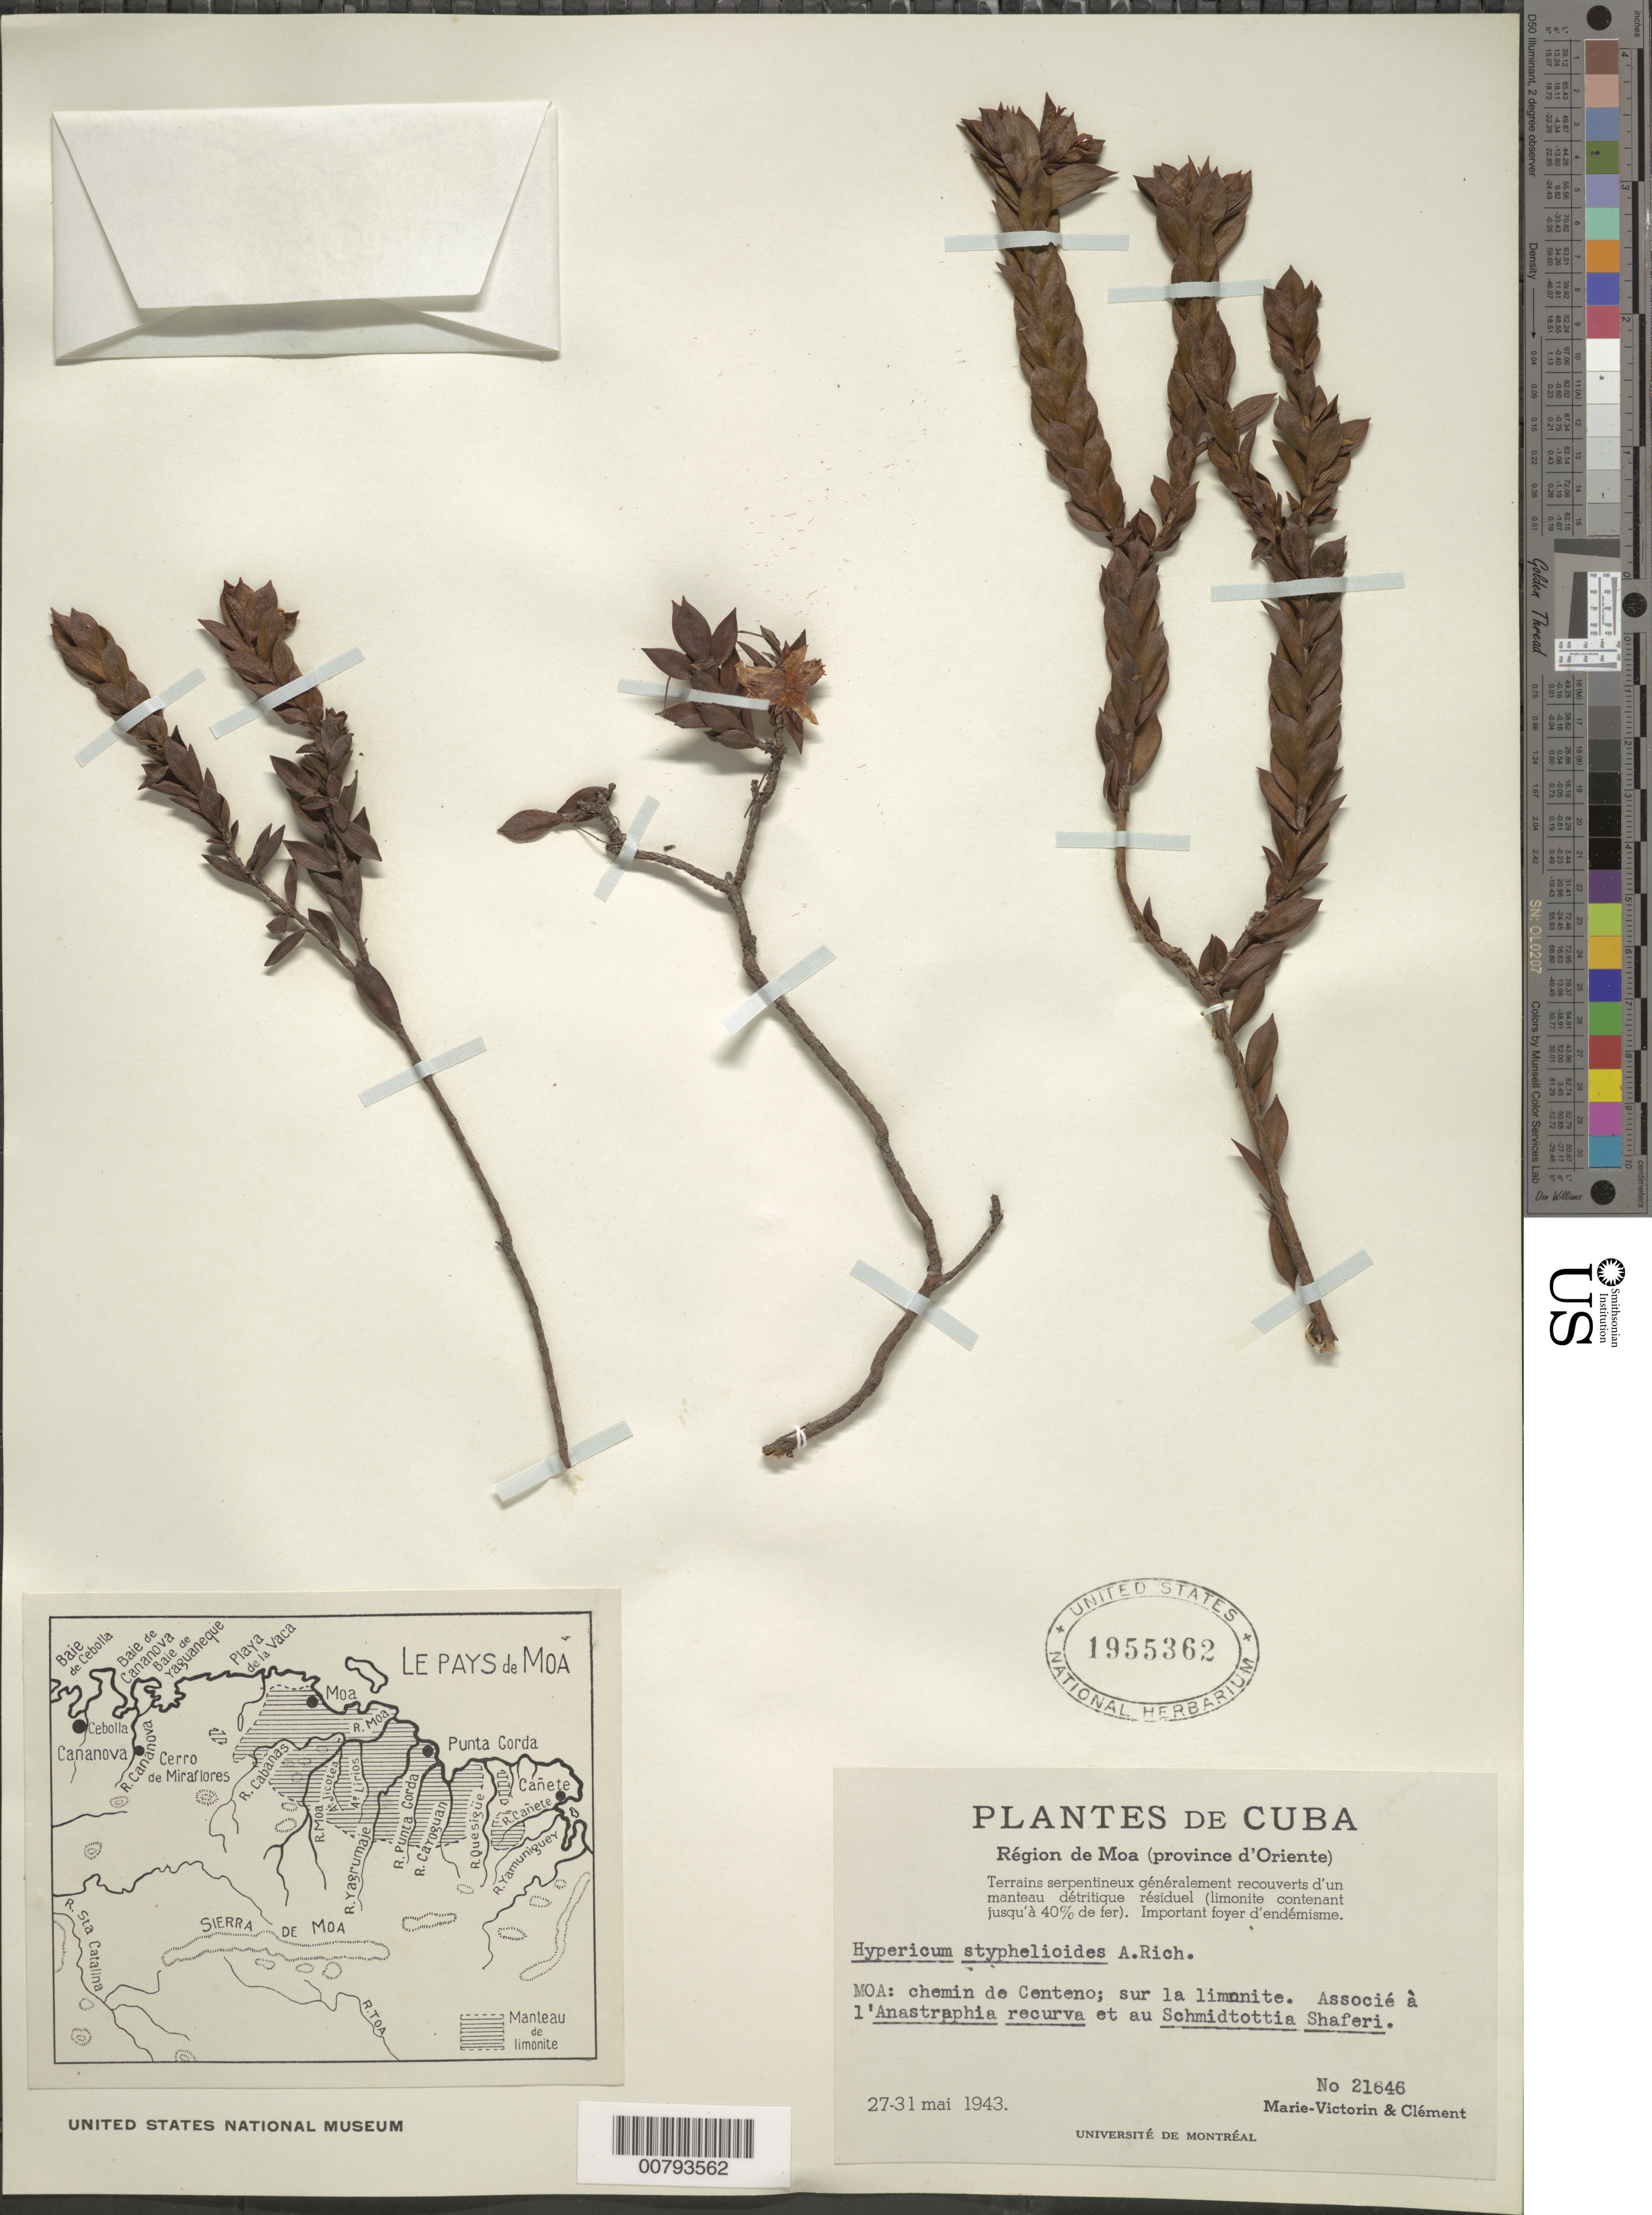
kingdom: Plantae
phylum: Tracheophyta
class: Magnoliopsida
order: Malpighiales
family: Hypericaceae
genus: Hypericum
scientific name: Hypericum styphelioides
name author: A. Rich.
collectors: Fr. Marie-Victorin & Bro. Clemente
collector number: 21646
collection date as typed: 27 May 1943 to 31 May 1943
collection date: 1943-05-27/1943-05-31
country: Cuba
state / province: Oriente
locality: Région de Moa. Chemin de Centeno.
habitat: Near path; sur la limonite. Associé à l'Anastraphia recurva et au Schmidtottia shaferi.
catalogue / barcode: US 1955362